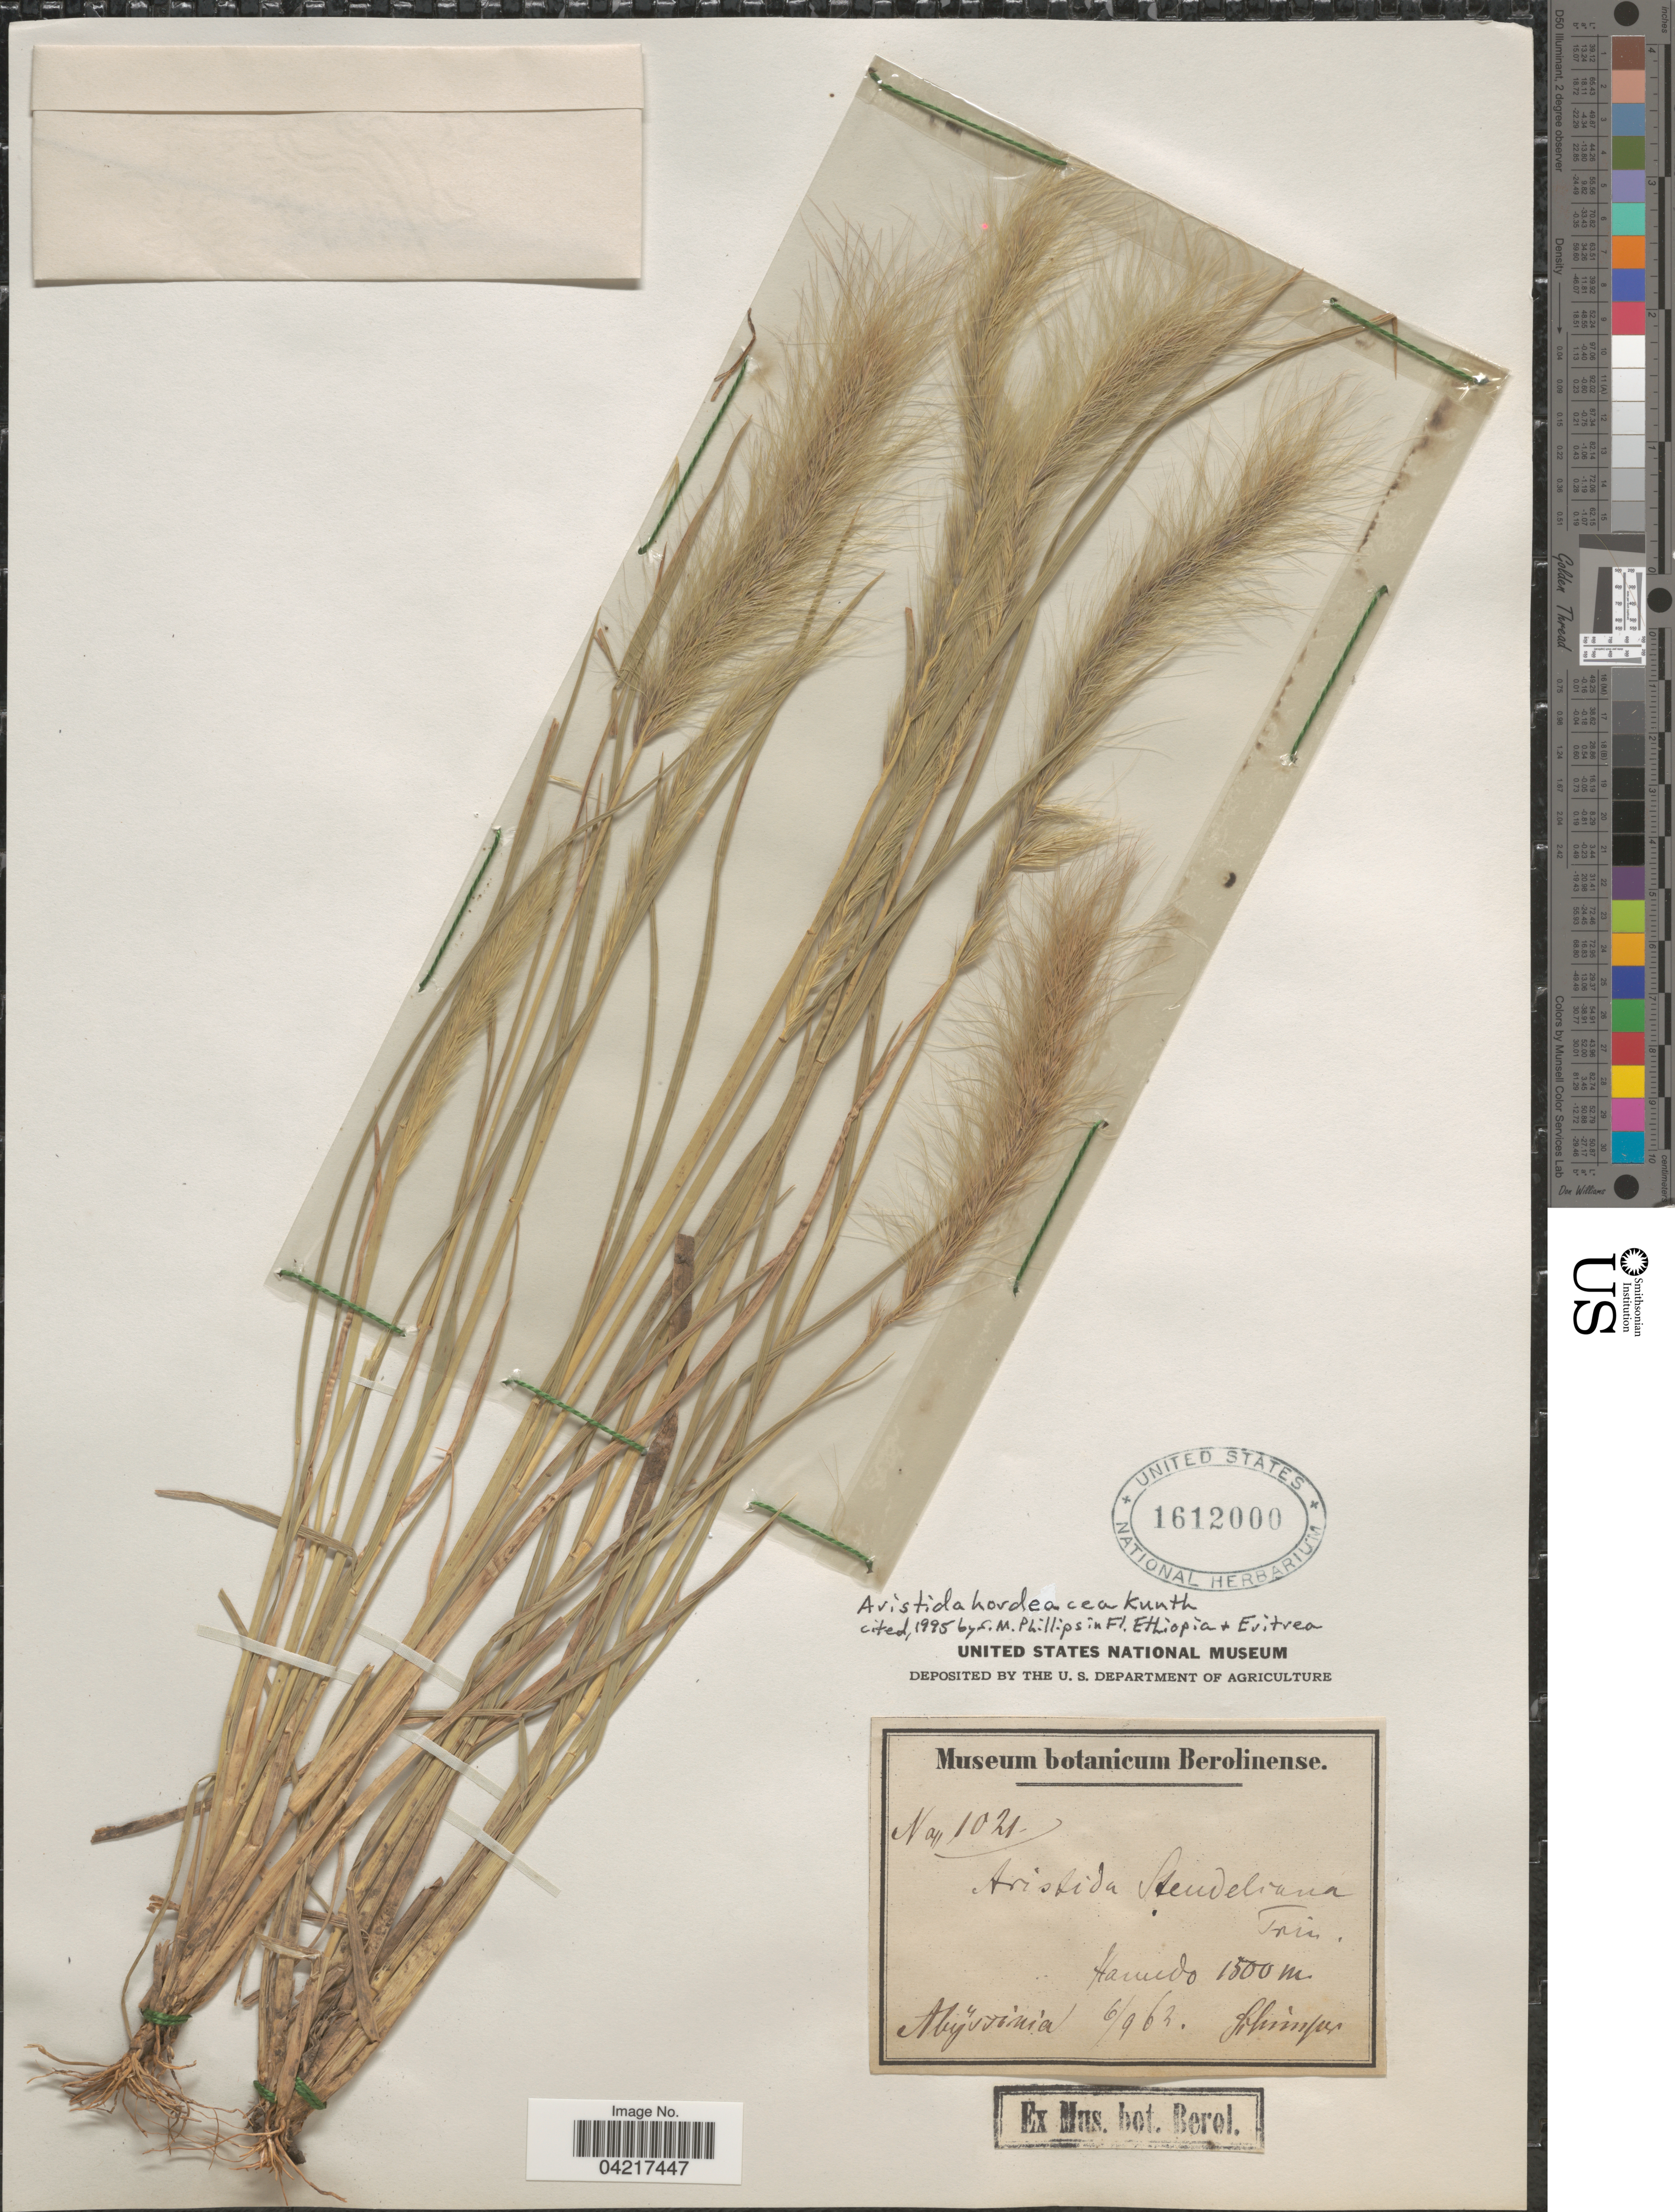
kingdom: Plantae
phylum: Tracheophyta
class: Liliopsida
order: Poales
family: Poaceae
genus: Aristida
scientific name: Aristida hordeacea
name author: Kunth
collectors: -. Schimper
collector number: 1021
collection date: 1862-09-06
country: Ethiopia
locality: Hamedo. Abyssinia. [illegible text]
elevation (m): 1500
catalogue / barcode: US 1612000